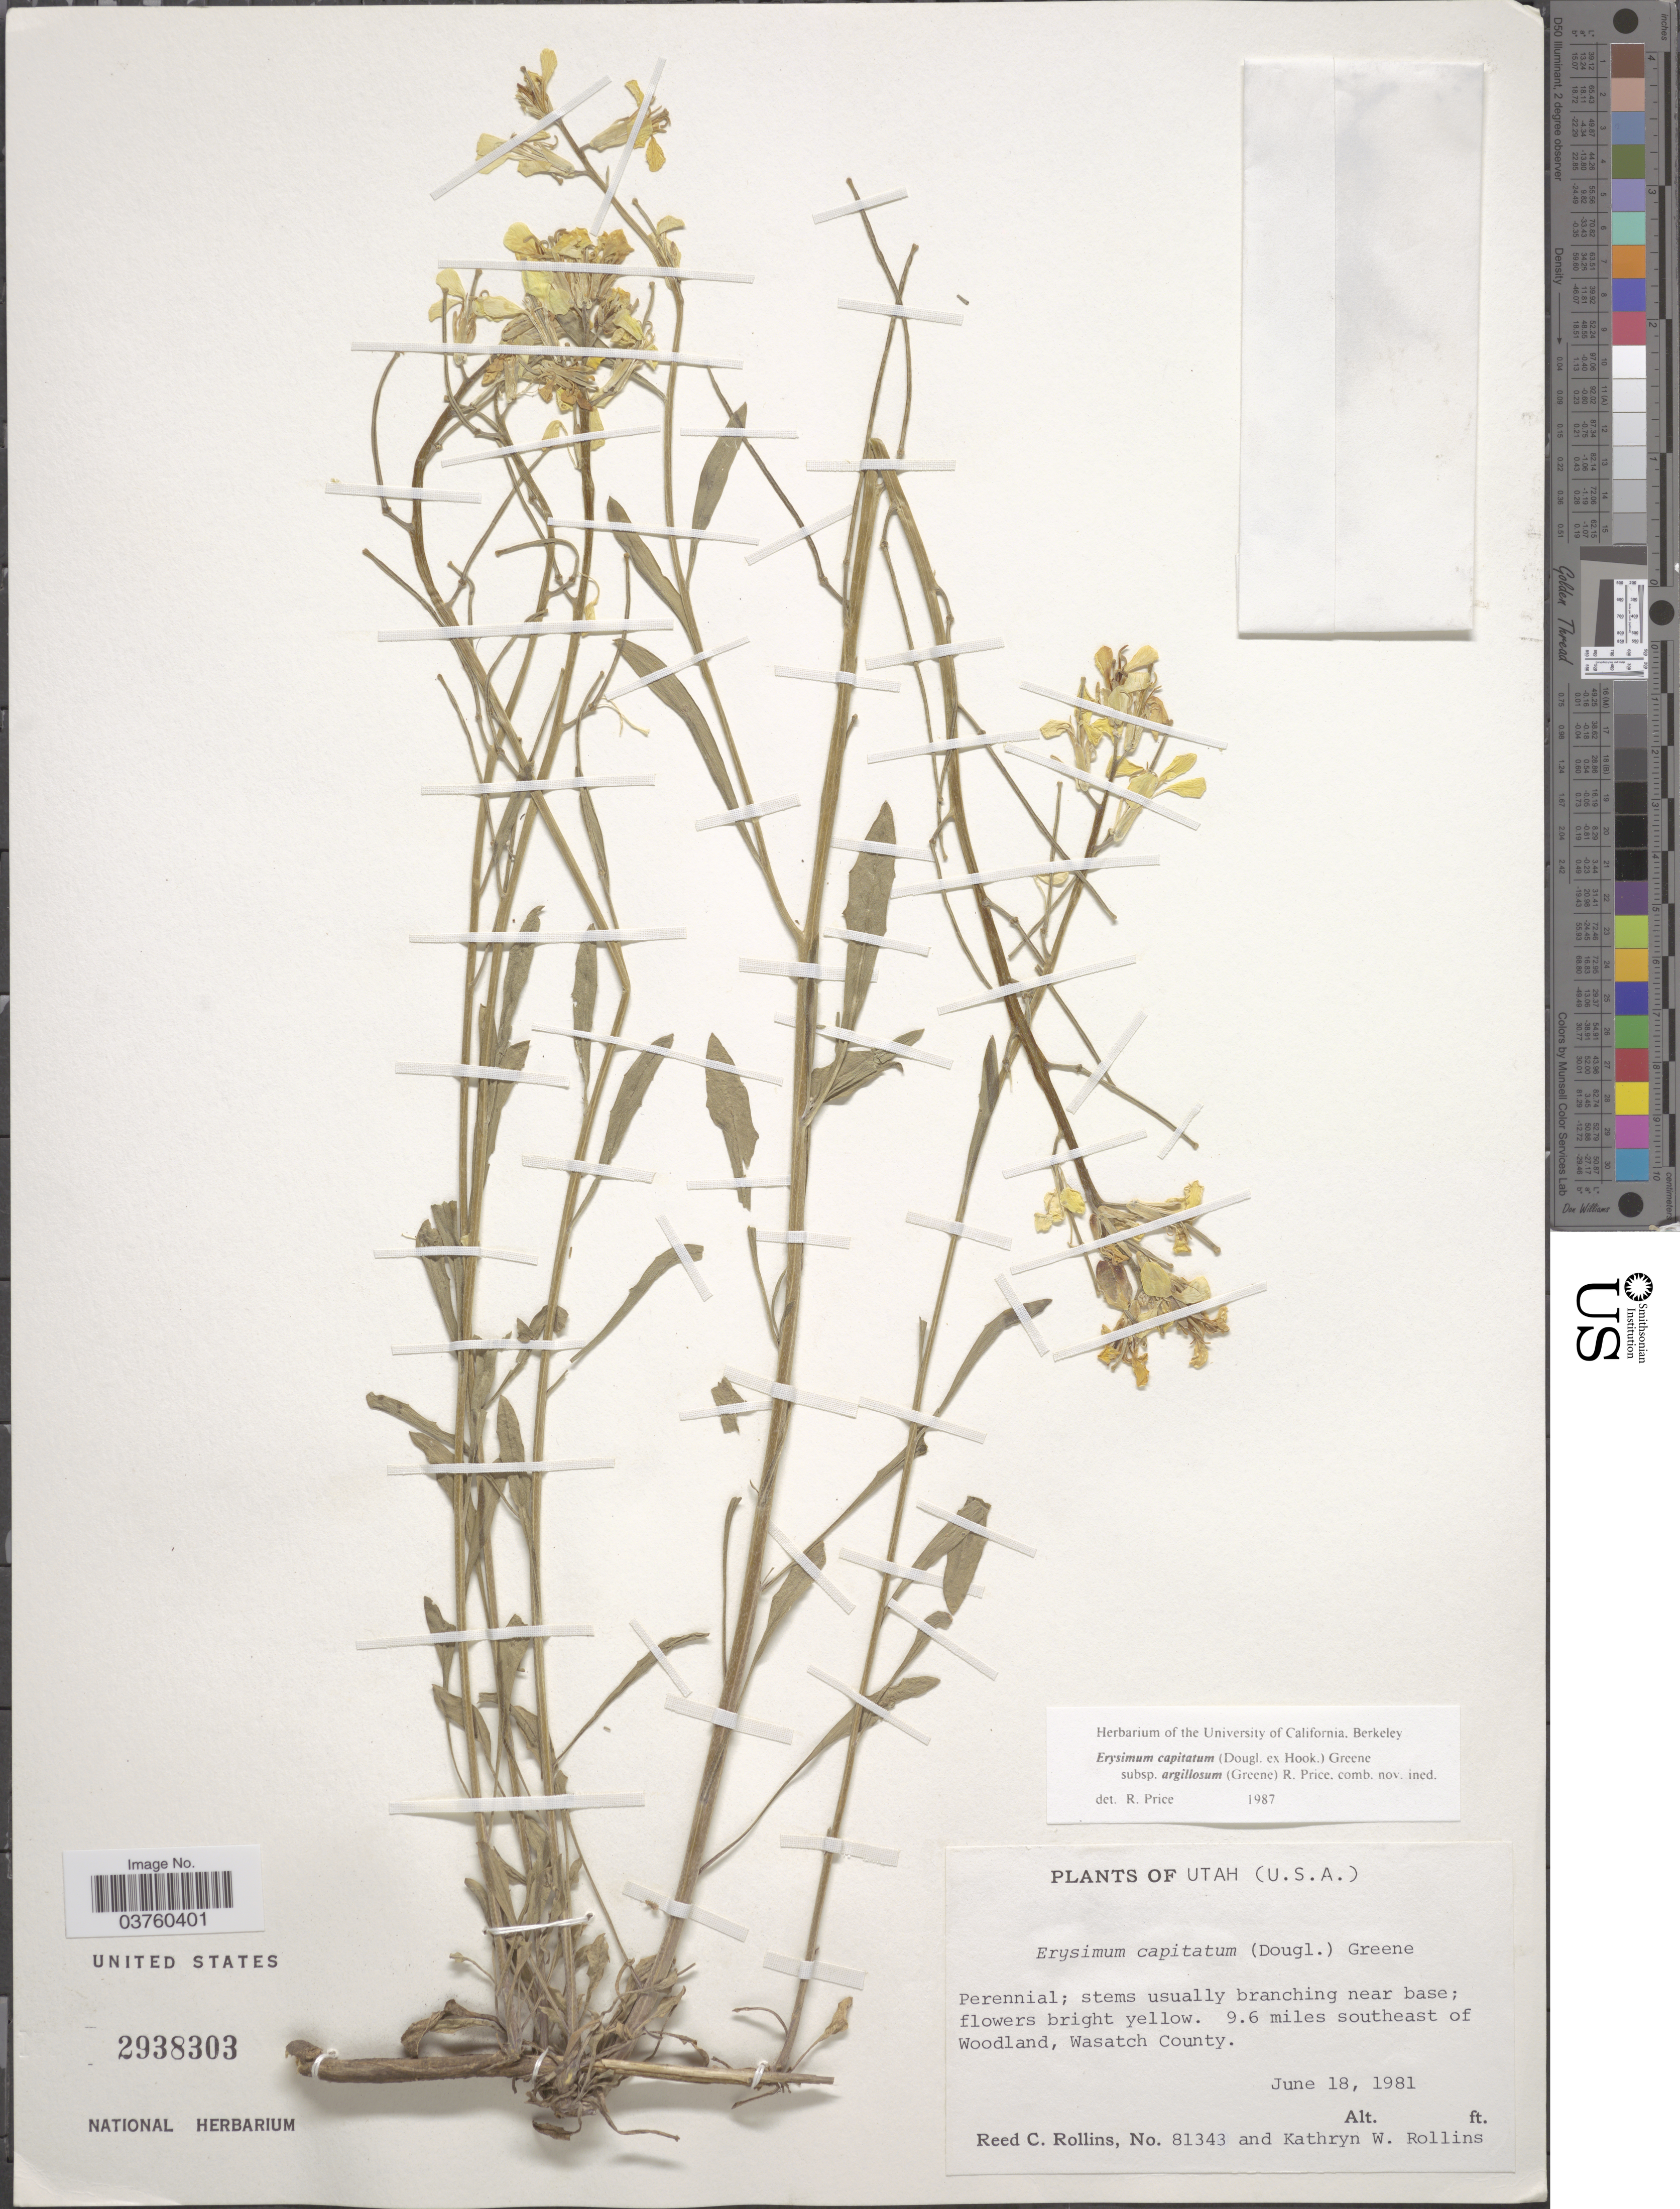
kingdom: Plantae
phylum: Tracheophyta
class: Magnoliopsida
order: Brassicales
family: Brassicaceae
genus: Erysimum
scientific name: Erysimum capitatum subsp. argillosum (Greene) R.A. Price comb. nov. ined.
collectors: R. C. Rollins & K. W. Rollins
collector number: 81343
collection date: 1981-06-18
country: United States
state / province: Utah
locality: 9.6 miles southeast of Woodland, Wasatch County.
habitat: woodland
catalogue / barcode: US 2938303